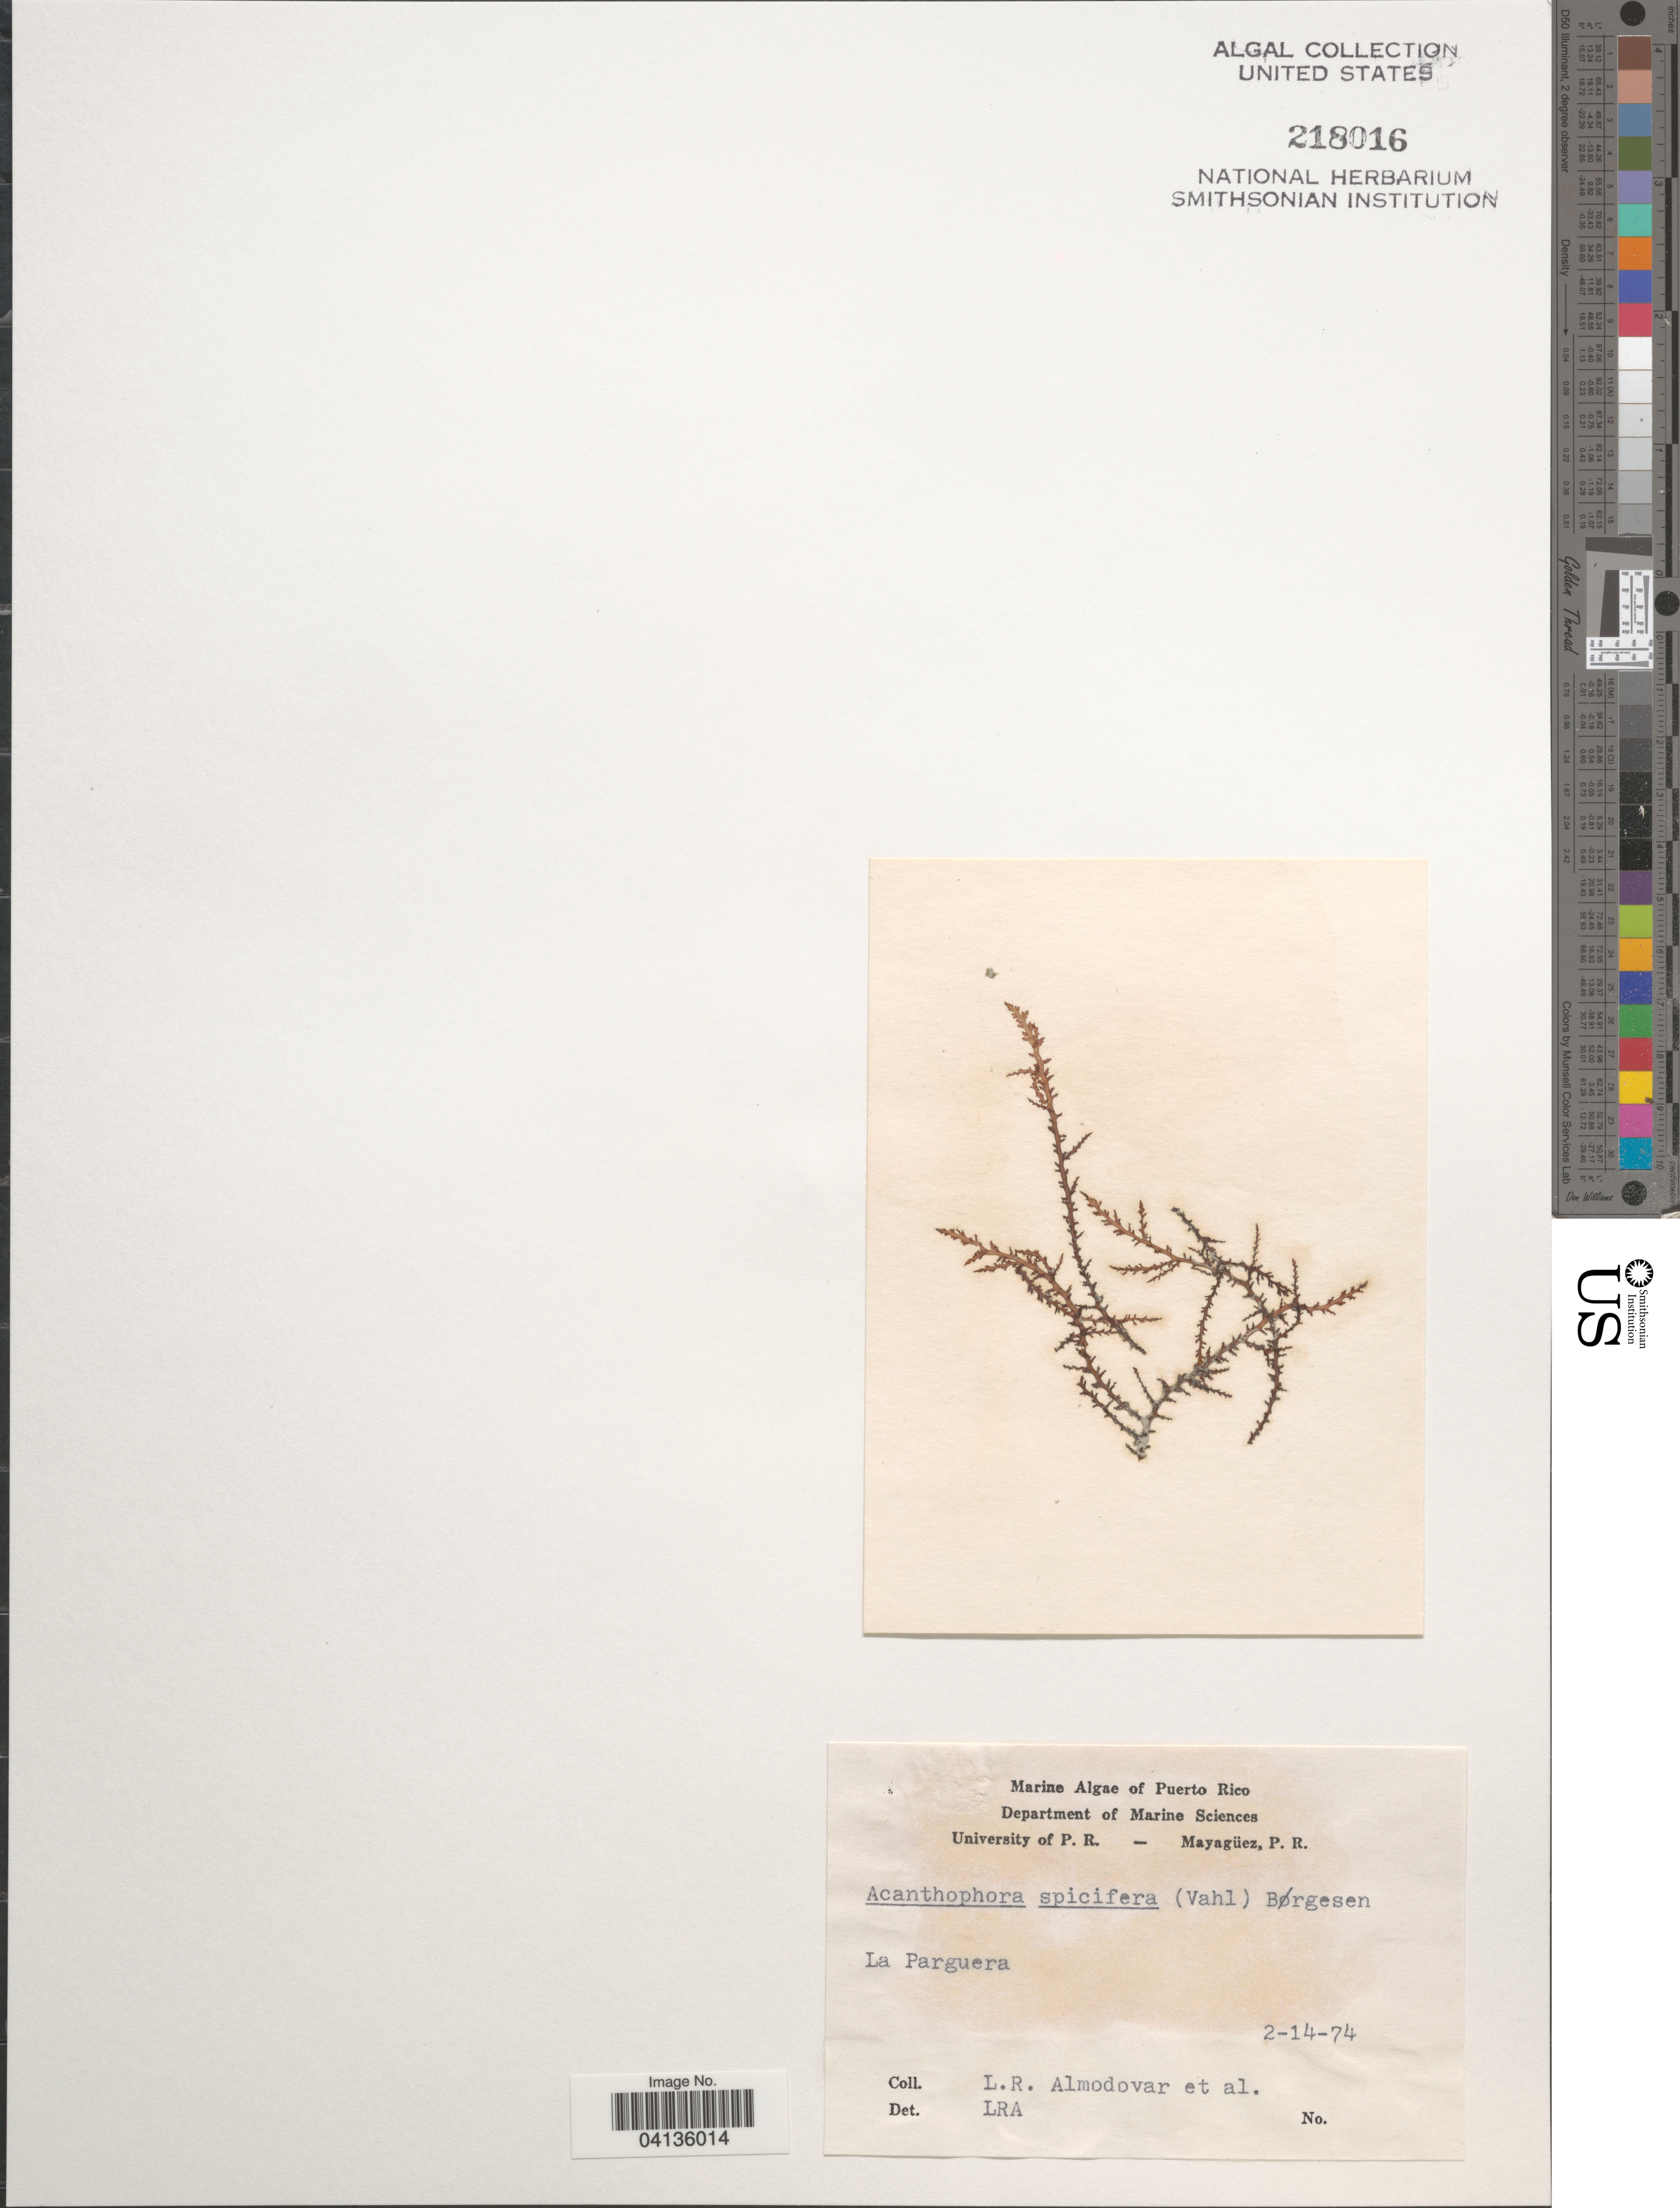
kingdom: Plantae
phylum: Rhodophyta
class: Florideophyceae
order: Ceramiales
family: Rhodomelaceae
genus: Acanthophora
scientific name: Acanthophora spicifera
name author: (Vahl) Børgesen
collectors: L. Almodovar & et al.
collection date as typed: Transcribed d/m/y: 14/2/74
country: Puerto Rico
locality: La Parguera.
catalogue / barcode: US 218016